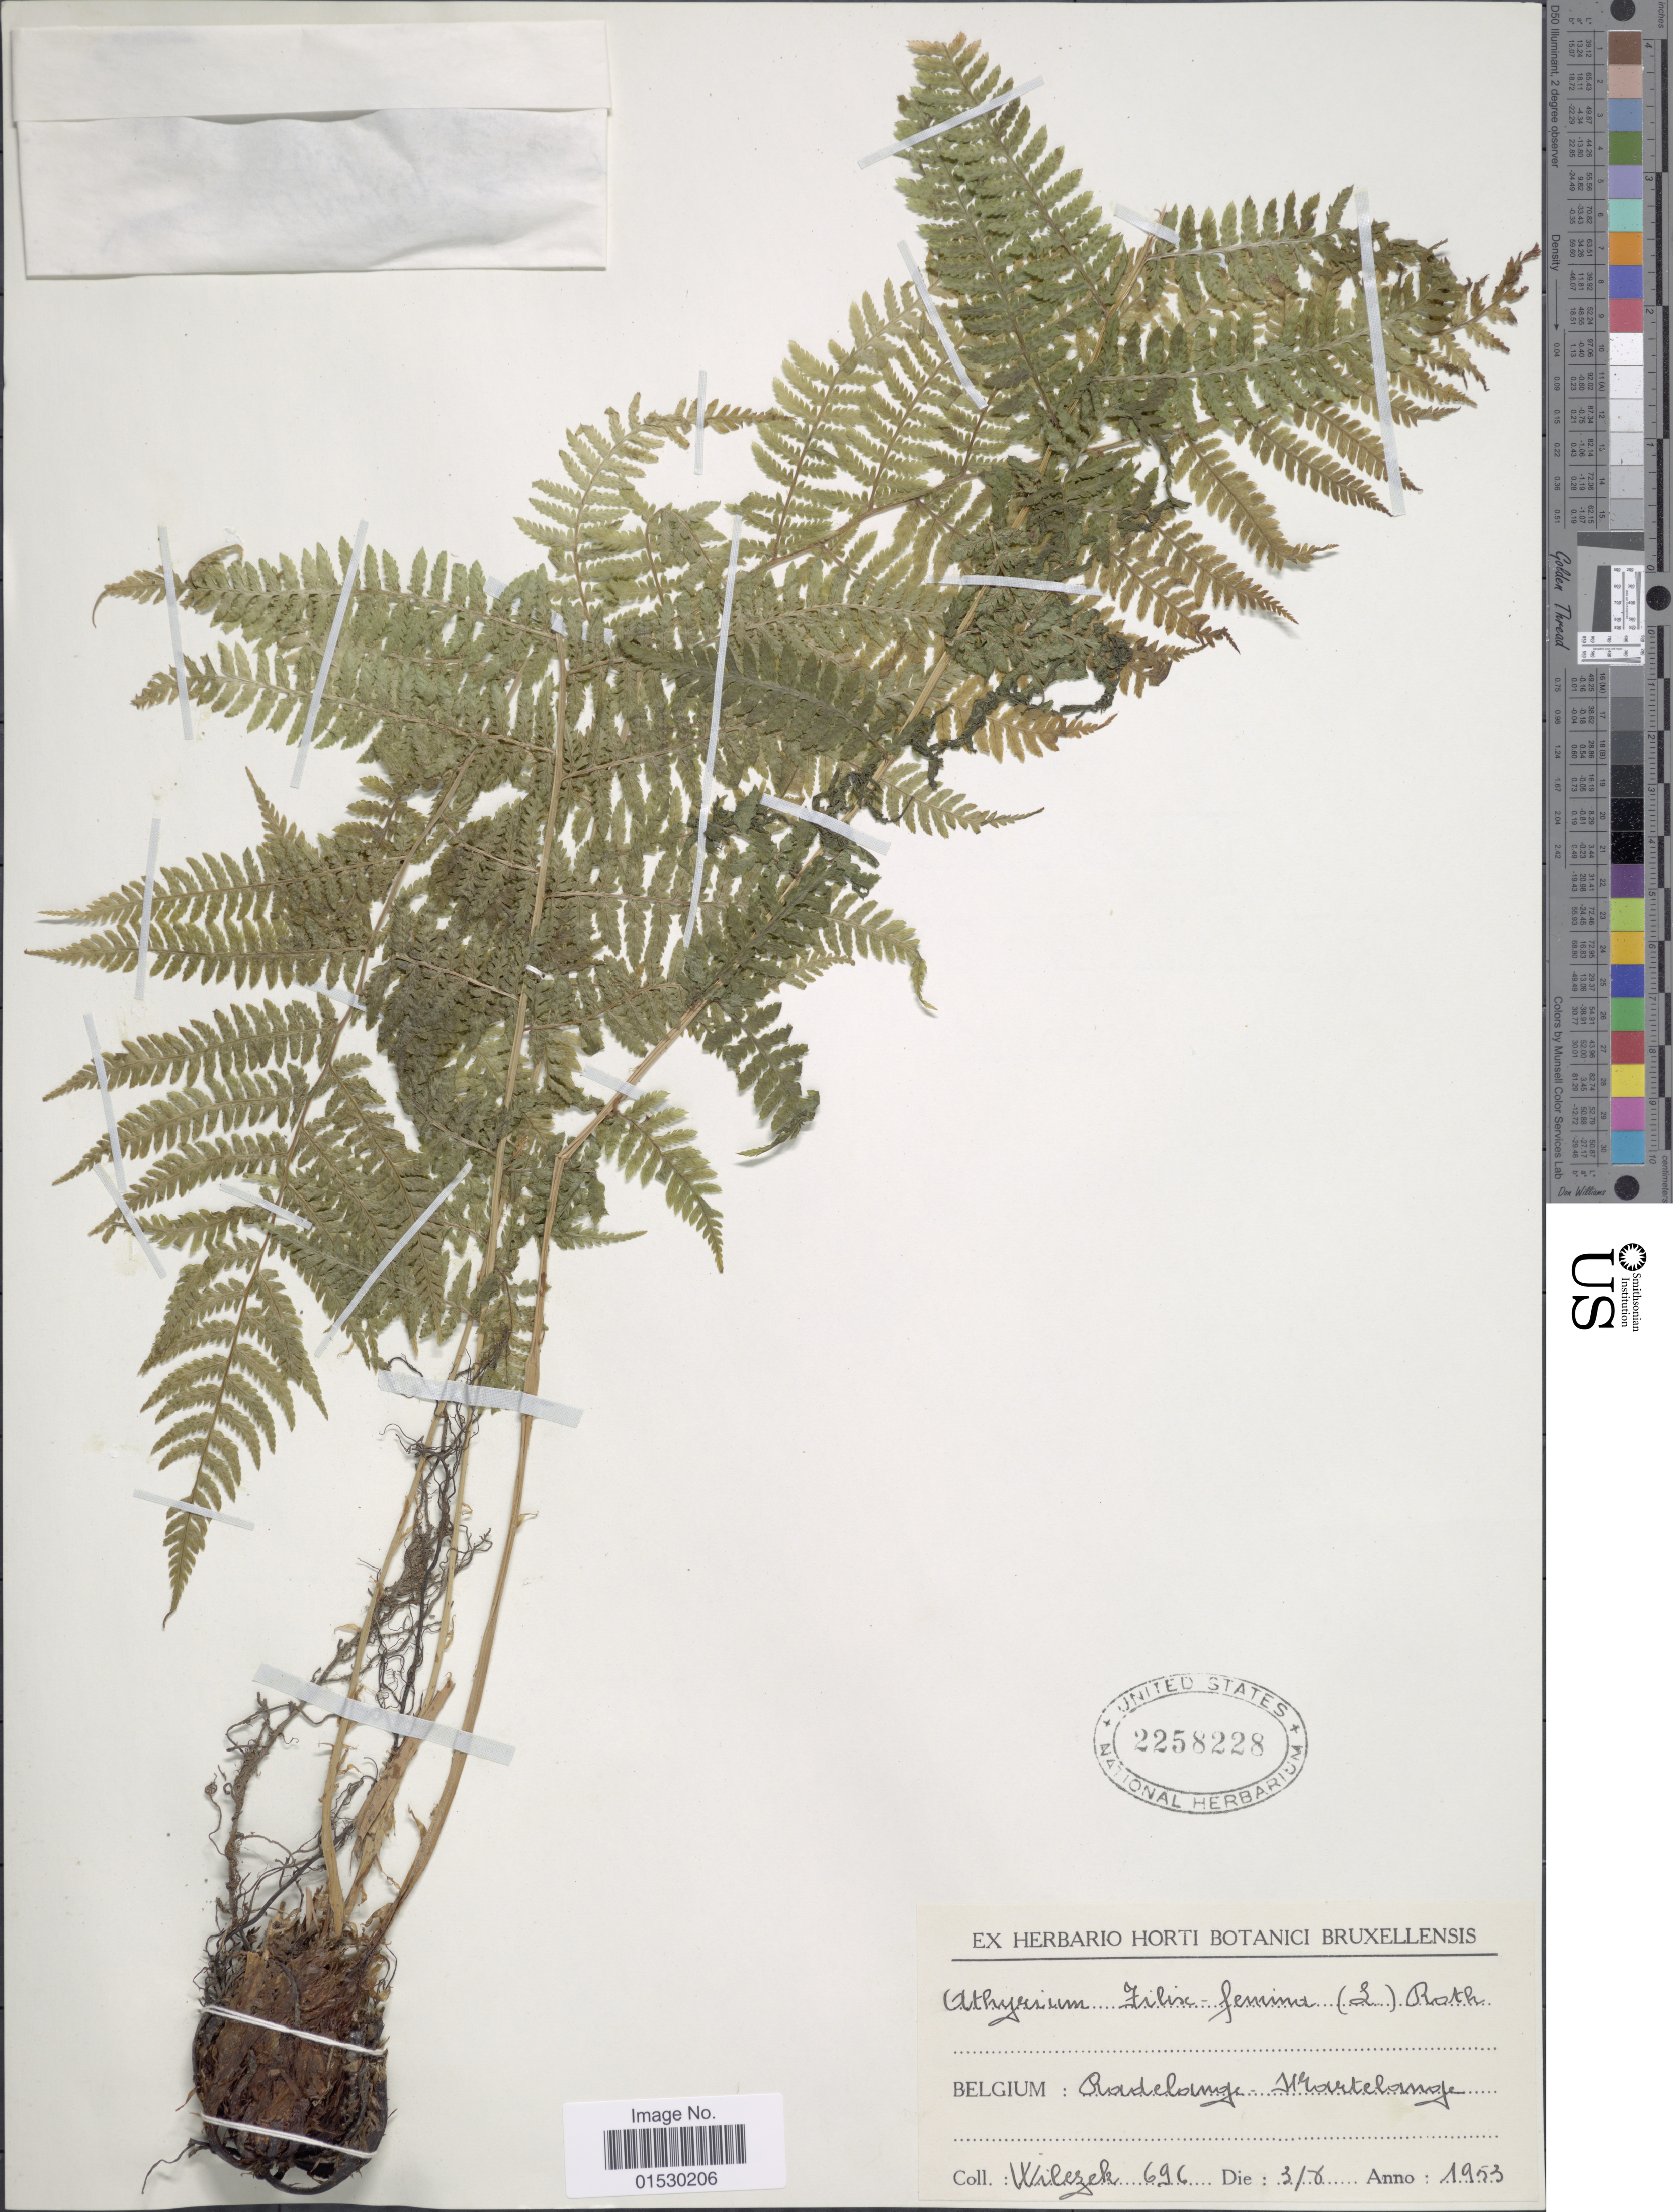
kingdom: Plantae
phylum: Tracheophyta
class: Polypodiopsida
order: Polypodiales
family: Athyriaceae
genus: Athyrium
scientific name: Athyrium filix-femina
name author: (L.) Roth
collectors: Wilczek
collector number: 696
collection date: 1953-06-03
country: Belgium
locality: Roudelomoje - Mortelonoje [interpreted]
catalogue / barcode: US 2258228